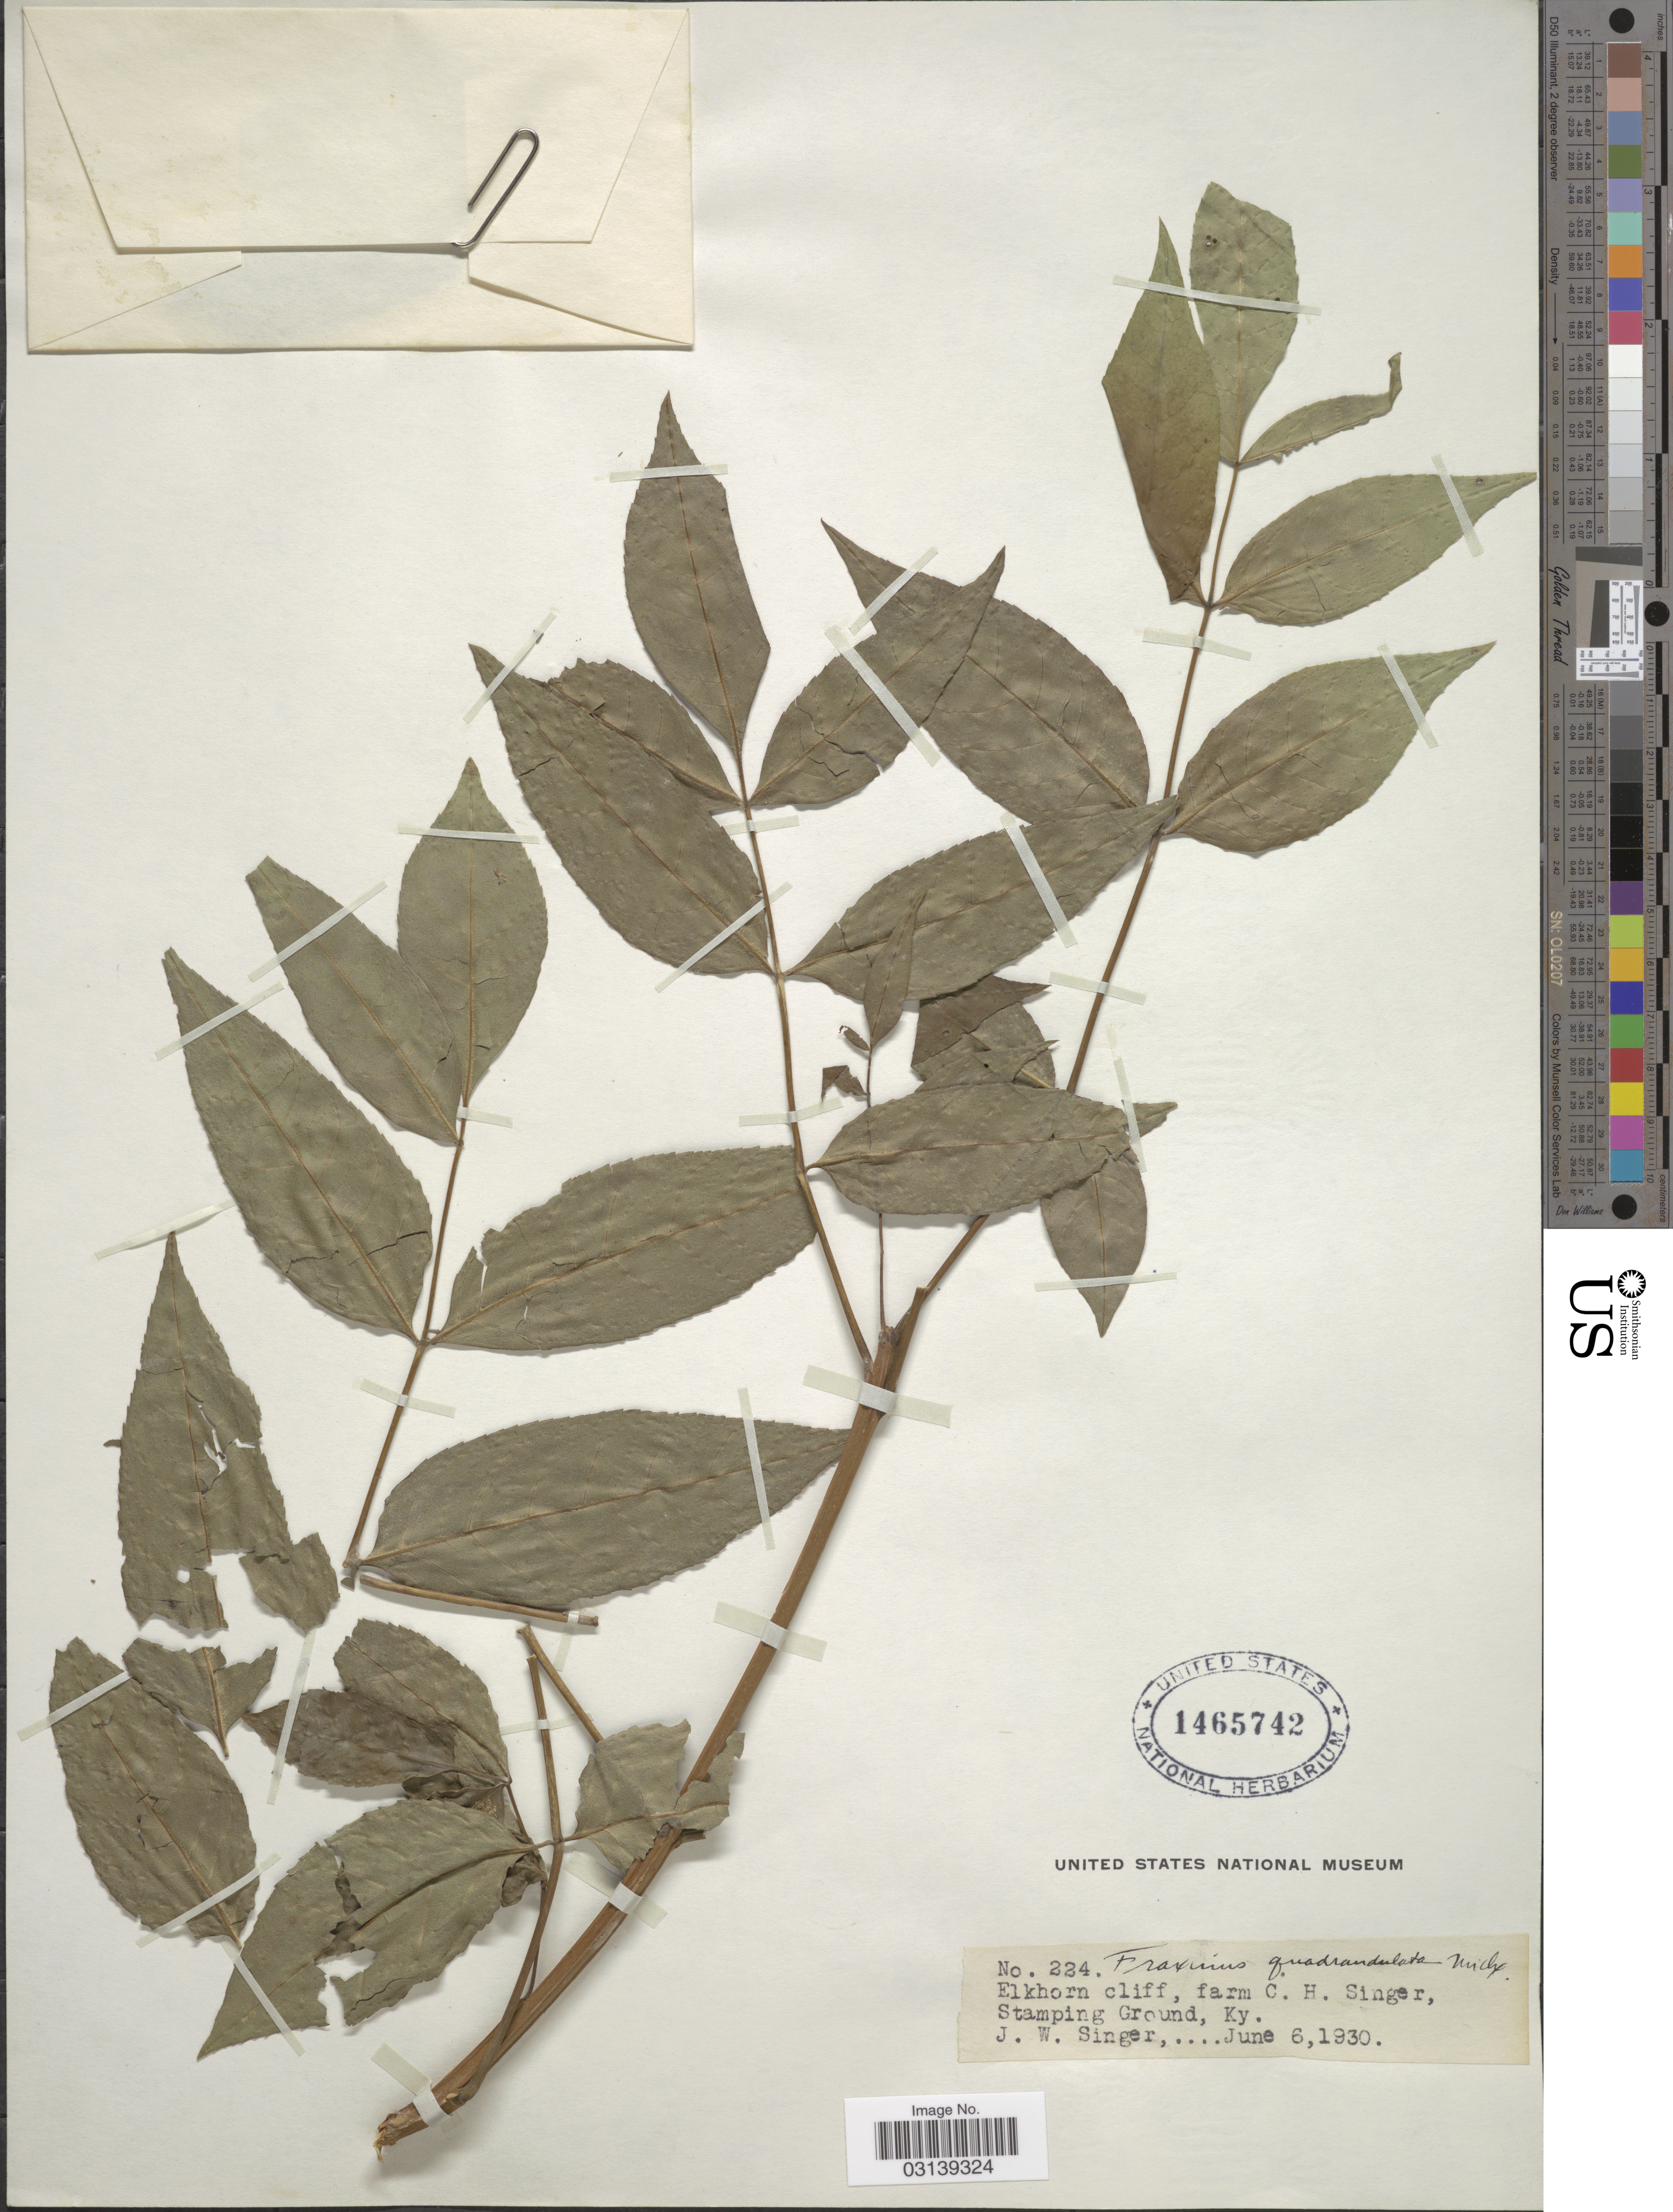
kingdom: Plantae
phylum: Tracheophyta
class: Magnoliopsida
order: Lamiales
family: Oleaceae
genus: Fraxinus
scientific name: Fraxinus quadrangulata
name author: Michx.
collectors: J. EW. Singer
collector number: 224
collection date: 1930-06-06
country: United States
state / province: Kentucky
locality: Elkhorn cliff, farm C.H. Singer, Stamping Ground, Ky.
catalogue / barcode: US 1465742